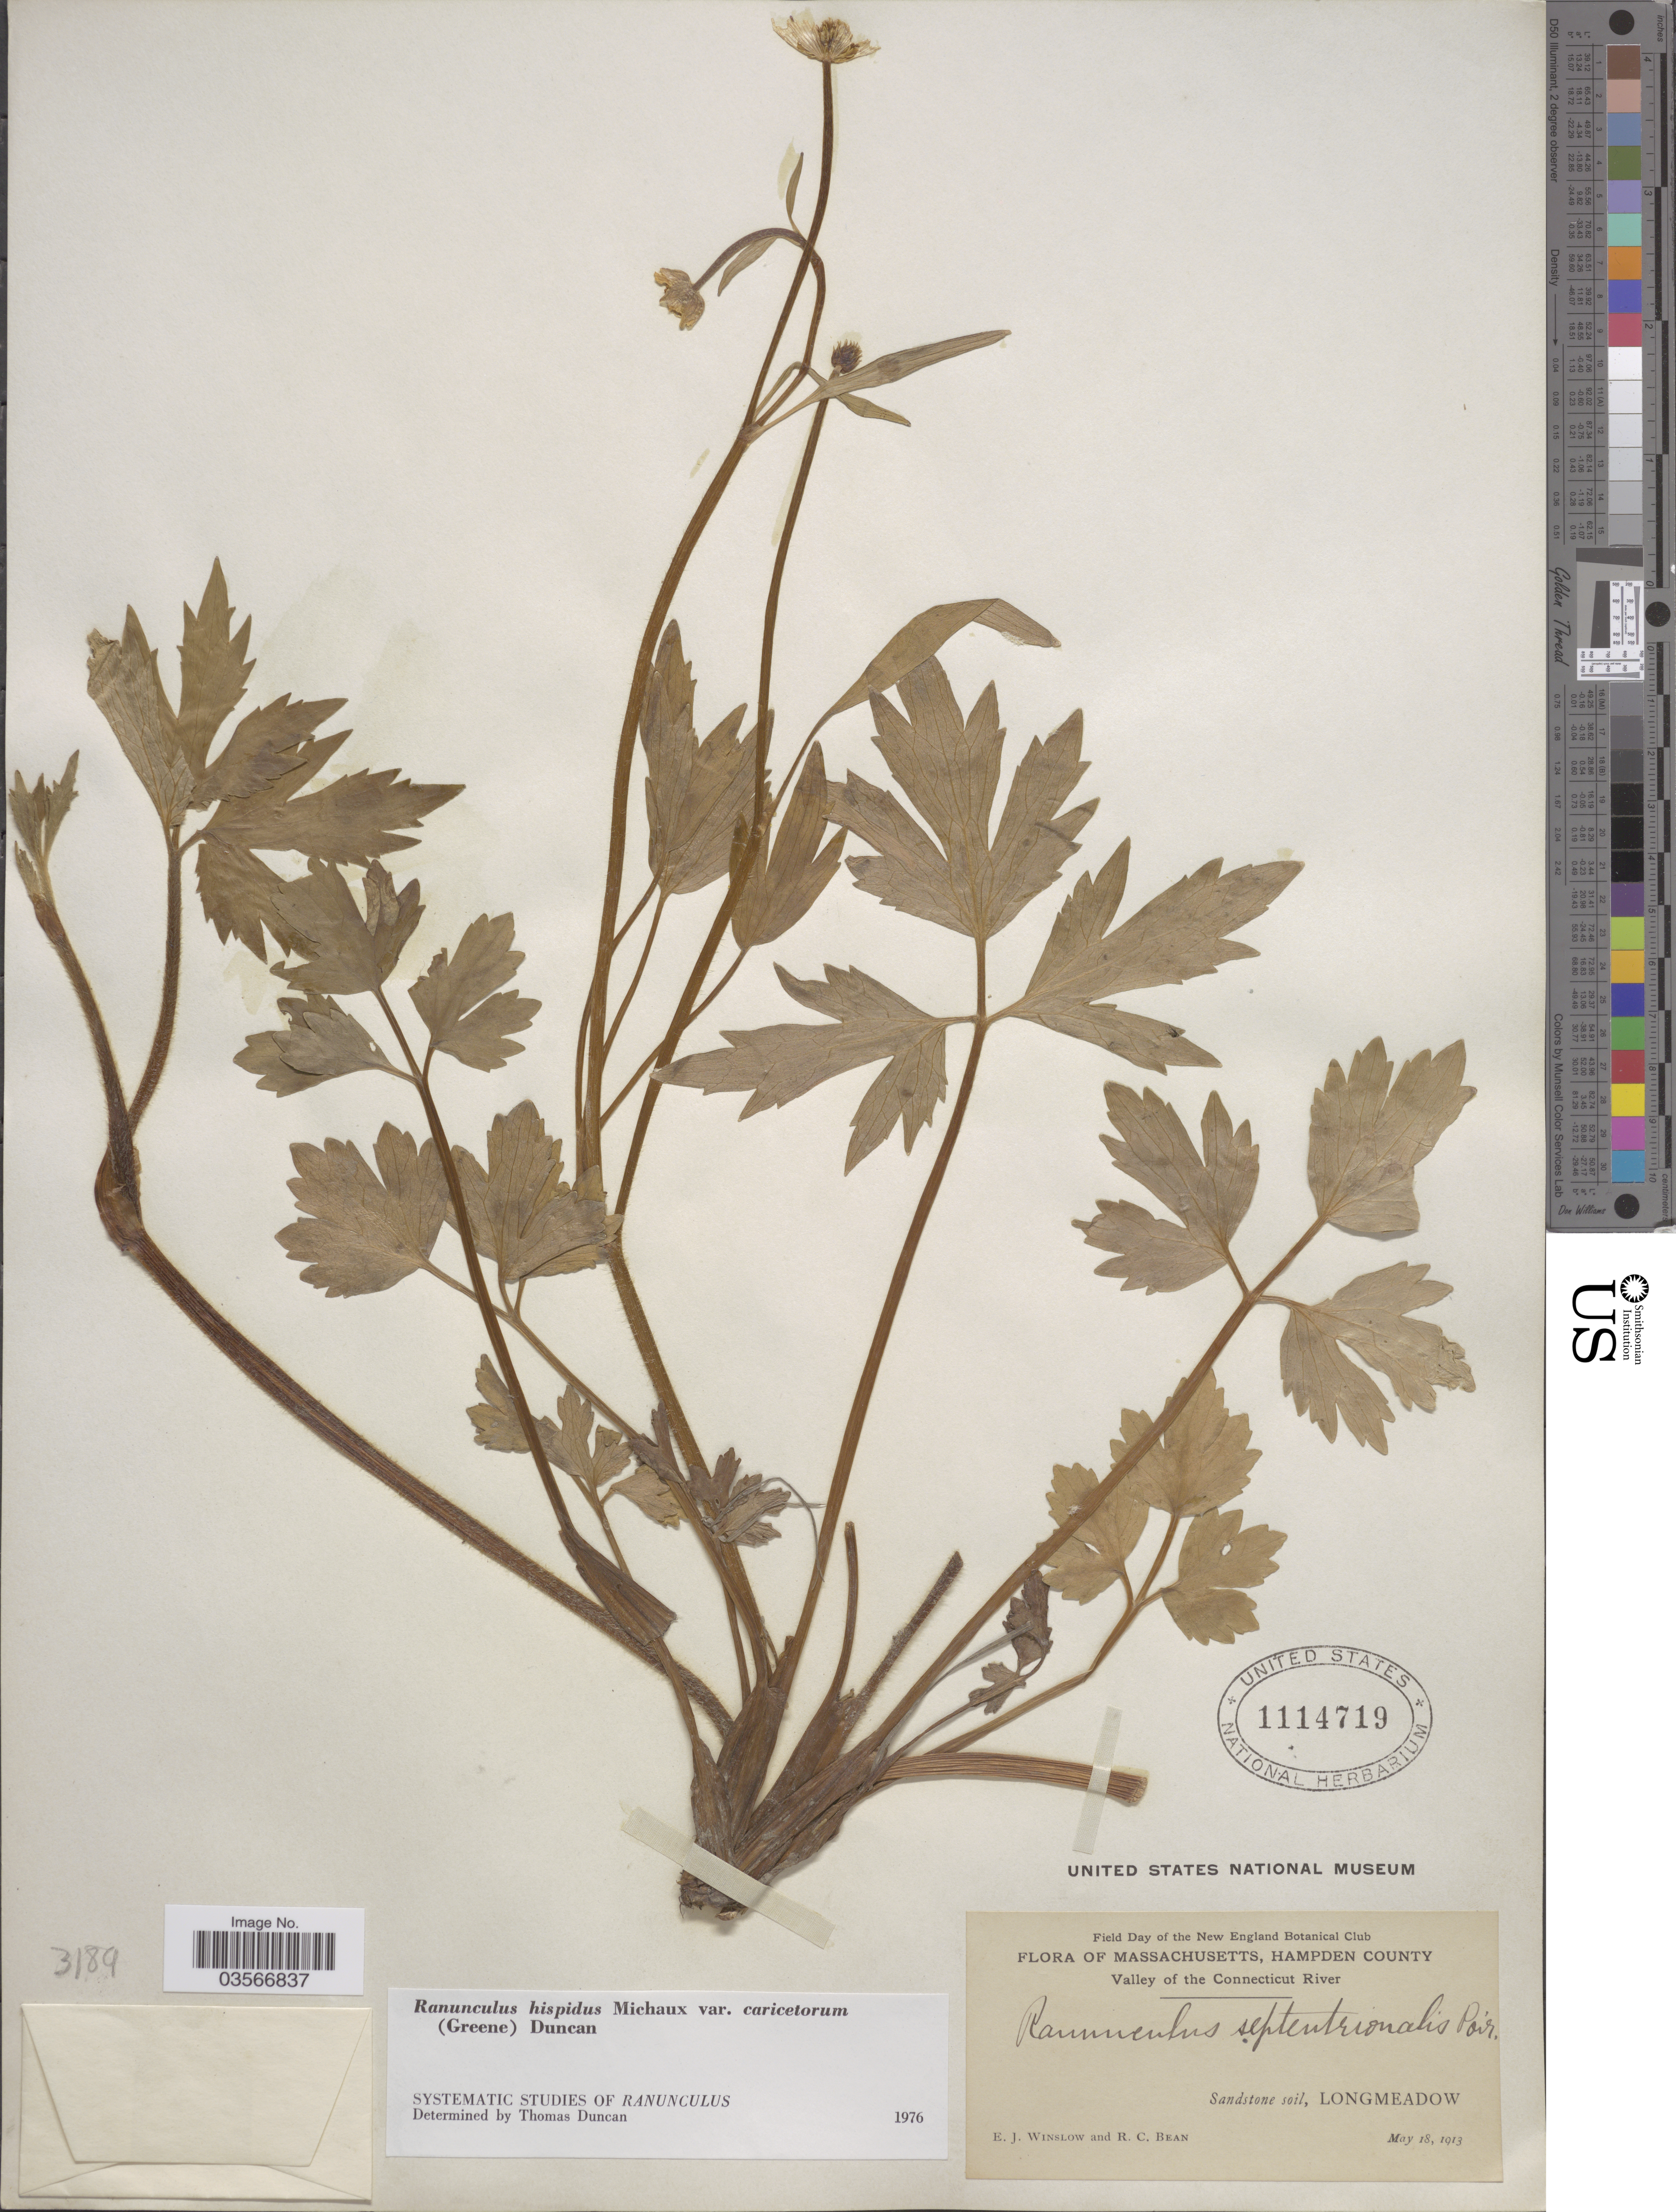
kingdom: Plantae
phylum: Tracheophyta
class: Magnoliopsida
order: Ranunculales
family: Ranunculaceae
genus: Ranunculus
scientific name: Ranunculus hispidus var. caricetorum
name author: Michx.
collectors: E. Winslow & R. Bean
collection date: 1913-05-18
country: United States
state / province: Massachusetts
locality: Hampden County. Valley of the Connecticut River. Sandstone soil, Longmeadow.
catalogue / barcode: US 1114719